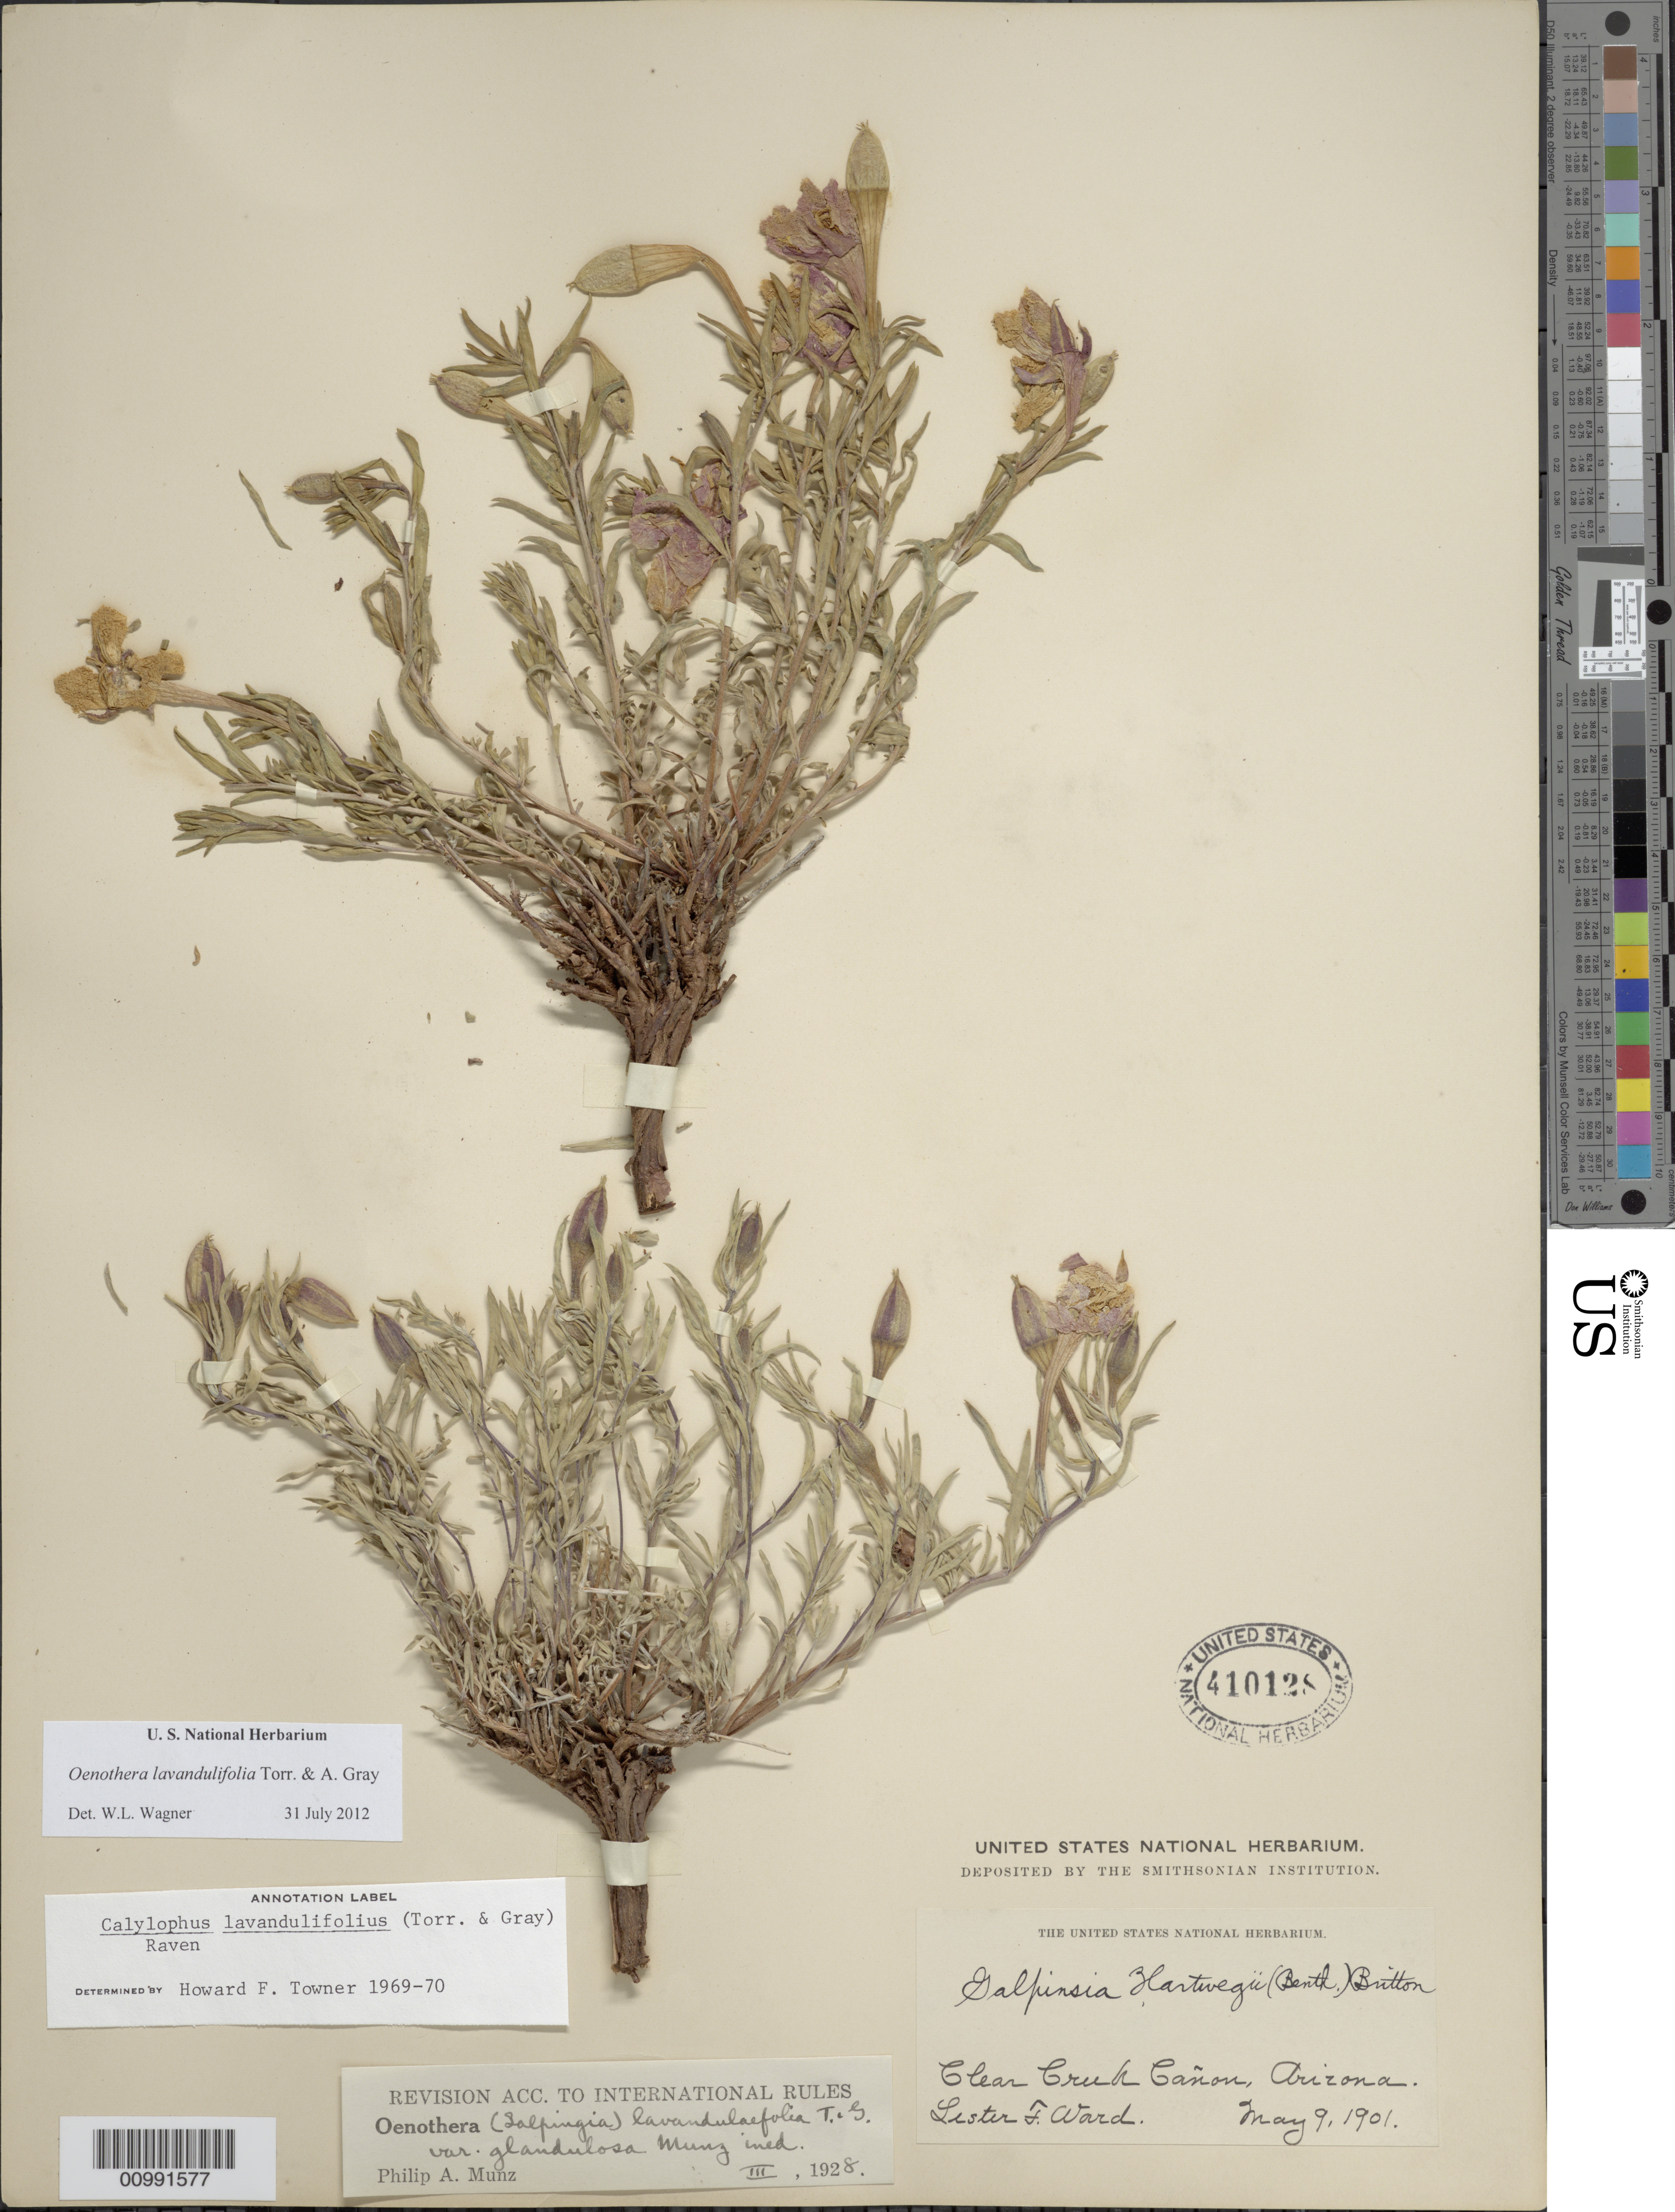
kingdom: Plantae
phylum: Tracheophyta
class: Magnoliopsida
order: Myrtales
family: Onagraceae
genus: Oenothera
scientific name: Oenothera lavandulifolia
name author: Torr. & A. Gray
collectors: L. F. Ward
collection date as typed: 09 May 1901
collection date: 1901-05-09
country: United States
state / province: Arizona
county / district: Coconino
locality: Clear Creek Canyon.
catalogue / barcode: US 410128